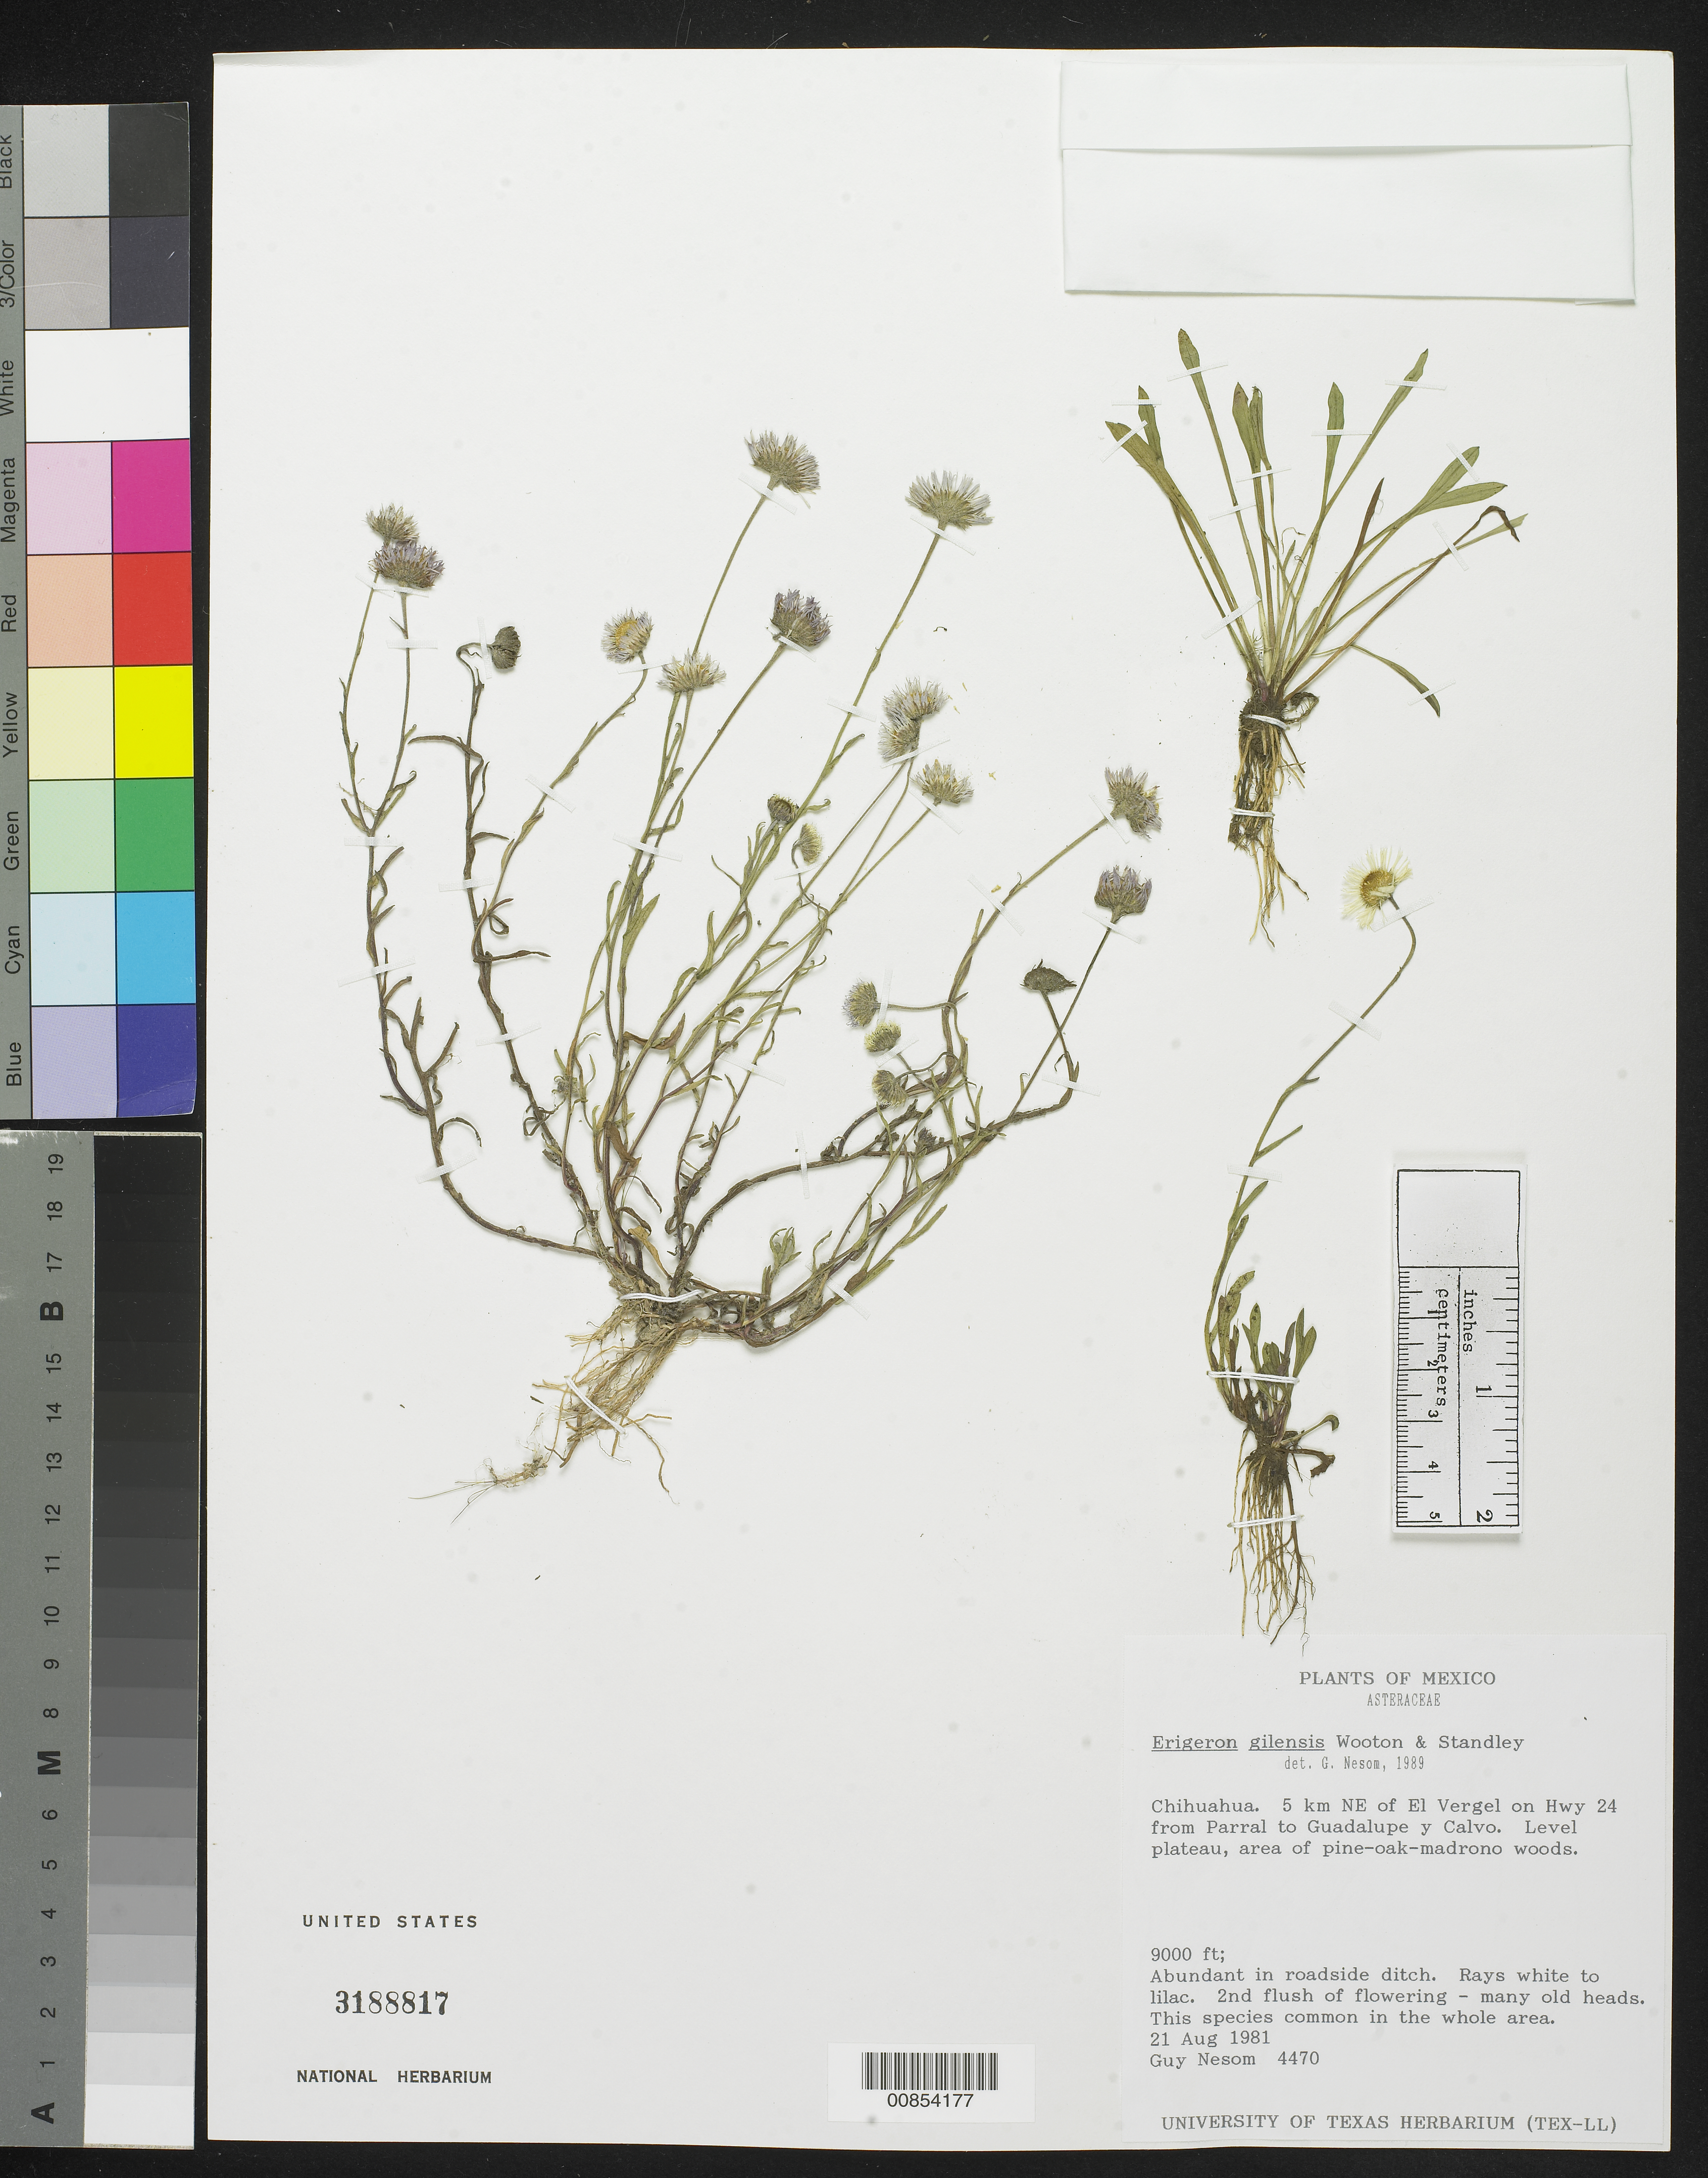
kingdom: Plantae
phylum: Tracheophyta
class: Magnoliopsida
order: Asterales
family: Asteraceae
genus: Erigeron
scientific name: Erigeron gilensis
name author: Wooton & Standl.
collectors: G. L. Nesom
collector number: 4470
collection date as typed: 21 Aug 1981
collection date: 1981-08-21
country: Mexico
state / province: Chihuahua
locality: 5 km. NE of El Vergel on Hwy 24 from Parral to Guadalupe y Calvo. Level Plateau.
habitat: Level Plateau. Area of pine-oak-madrono woods. Abundant in roadside ditch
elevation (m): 2743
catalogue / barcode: US 3188817